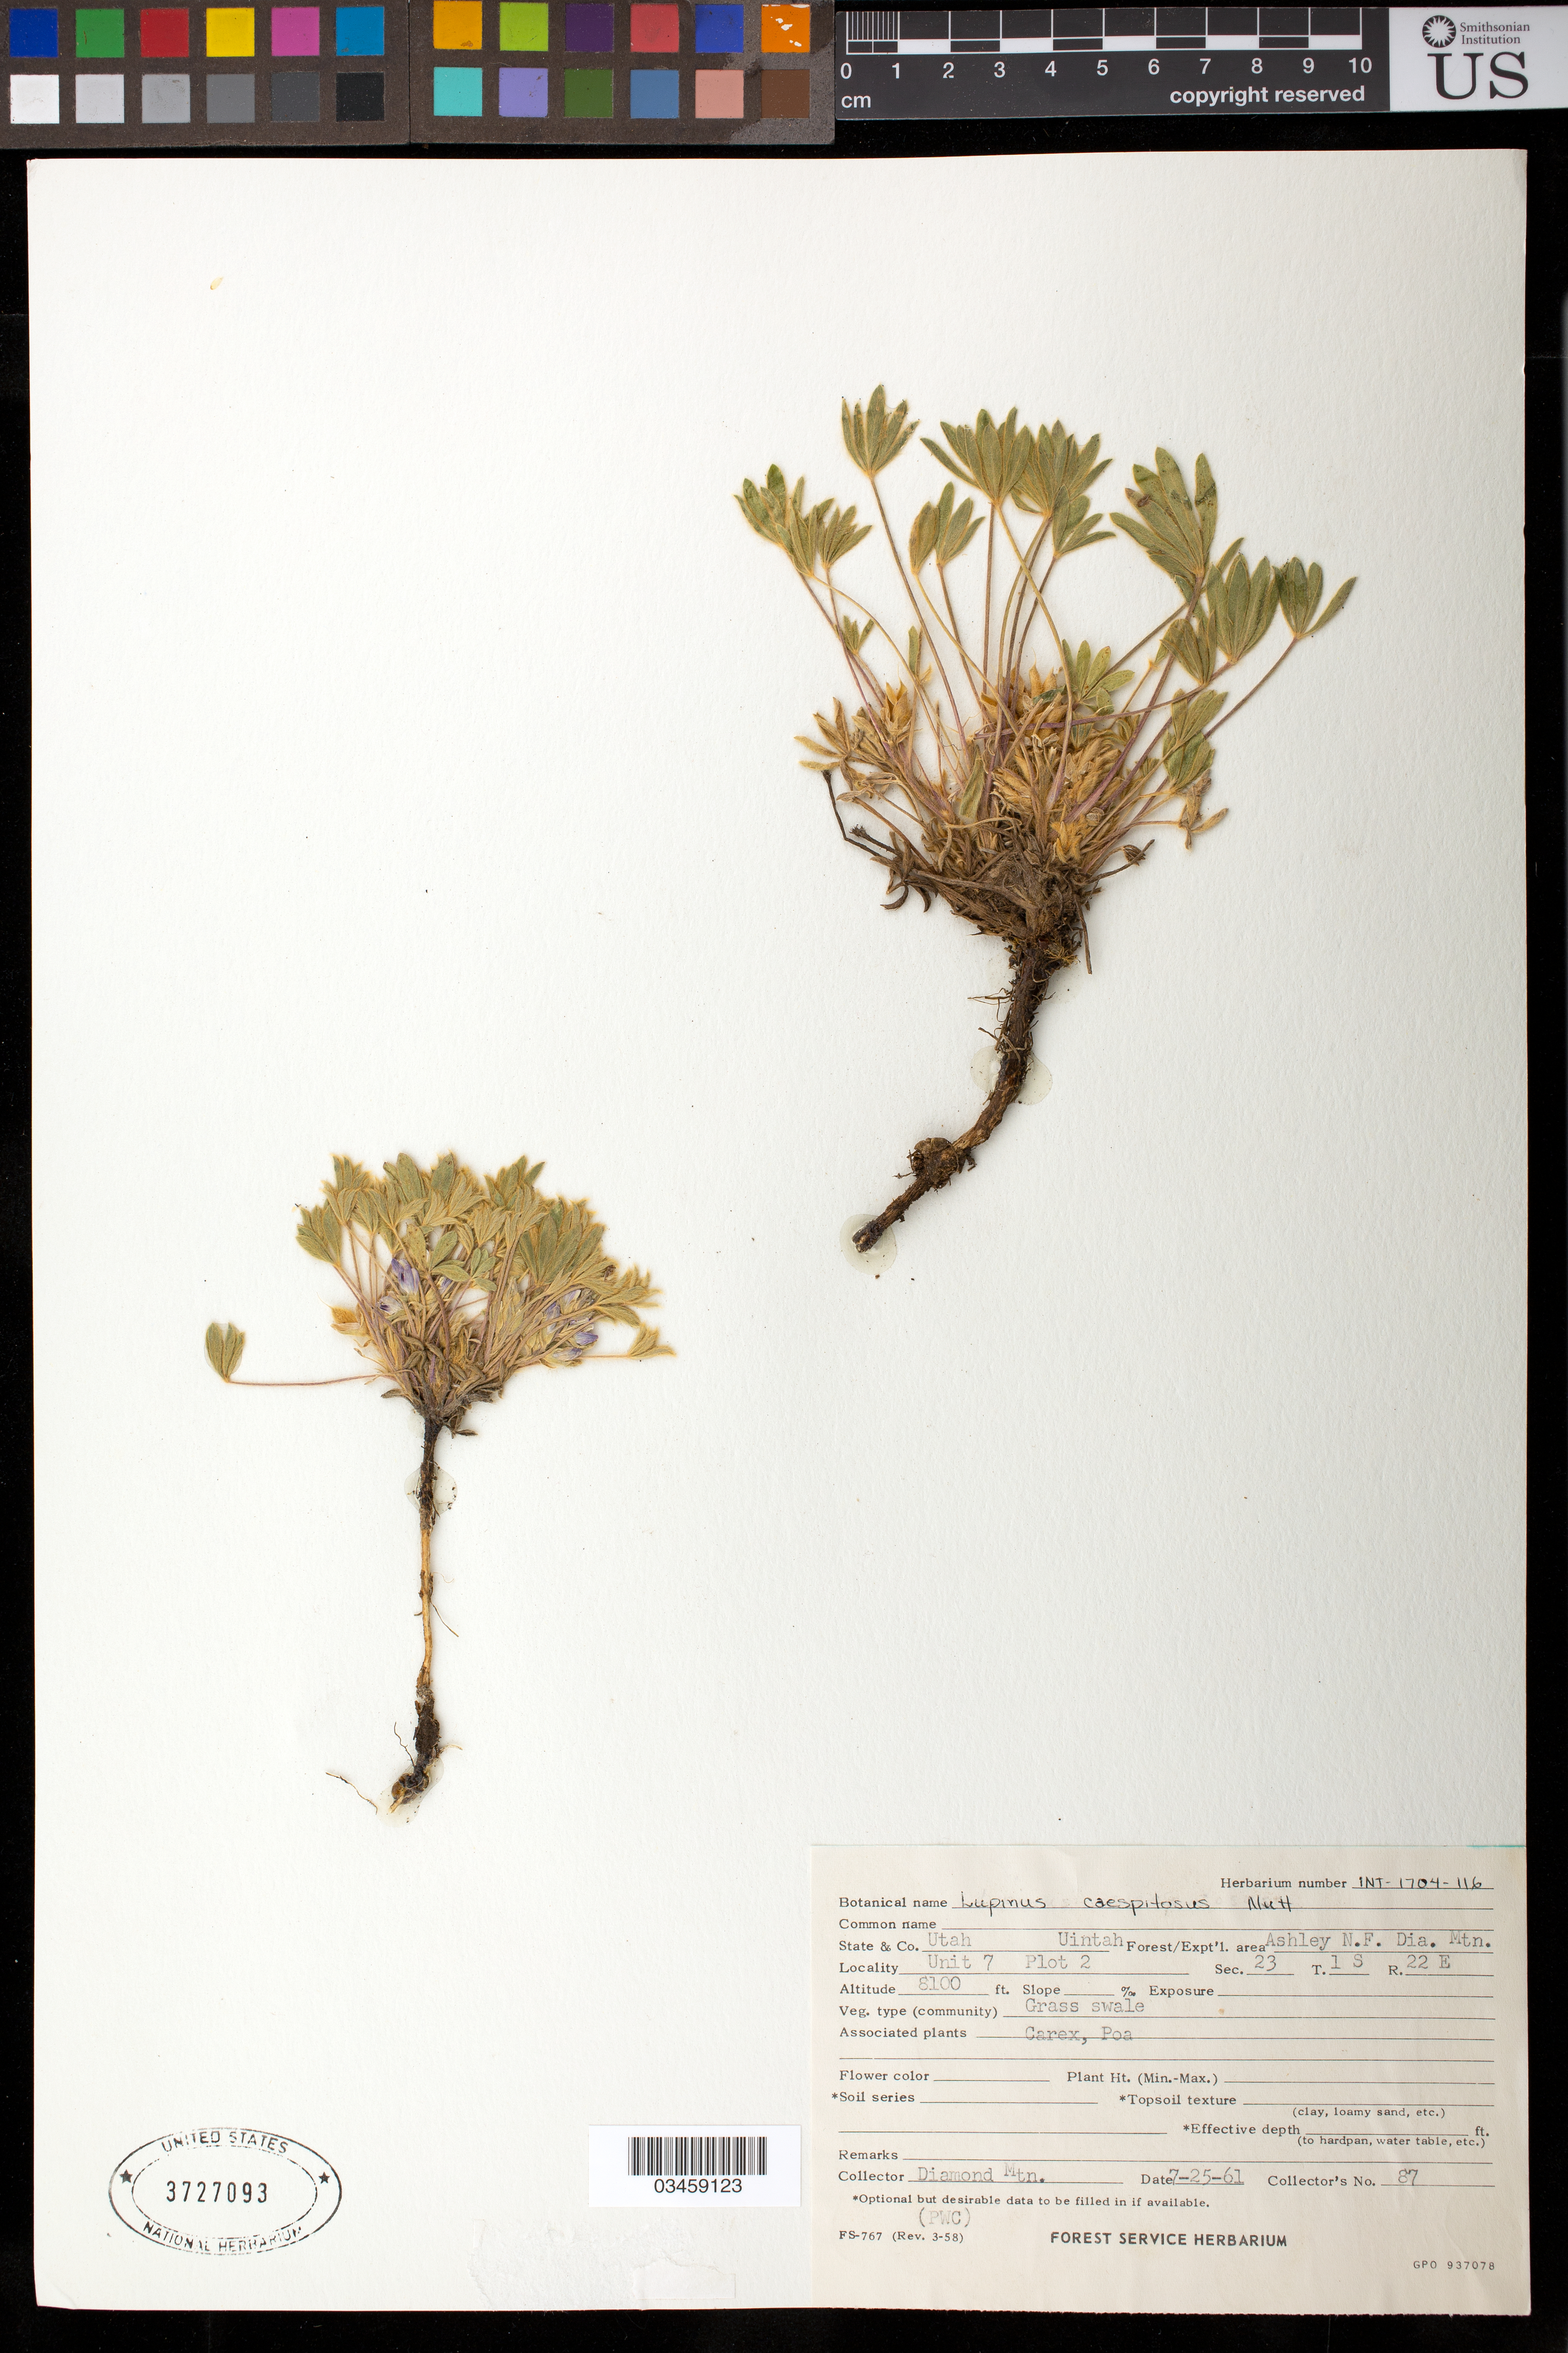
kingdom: Plantae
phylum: Tracheophyta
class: Magnoliopsida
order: Fabales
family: Fabaceae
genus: Lupinus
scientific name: Lupinus caespitosus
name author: Nutt.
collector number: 87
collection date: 1961-07-25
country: United States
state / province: Utah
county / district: Unitah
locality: Ashley N. F., Diamond Mtn, Unit 7, Plot 2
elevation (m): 2469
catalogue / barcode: US 3727093